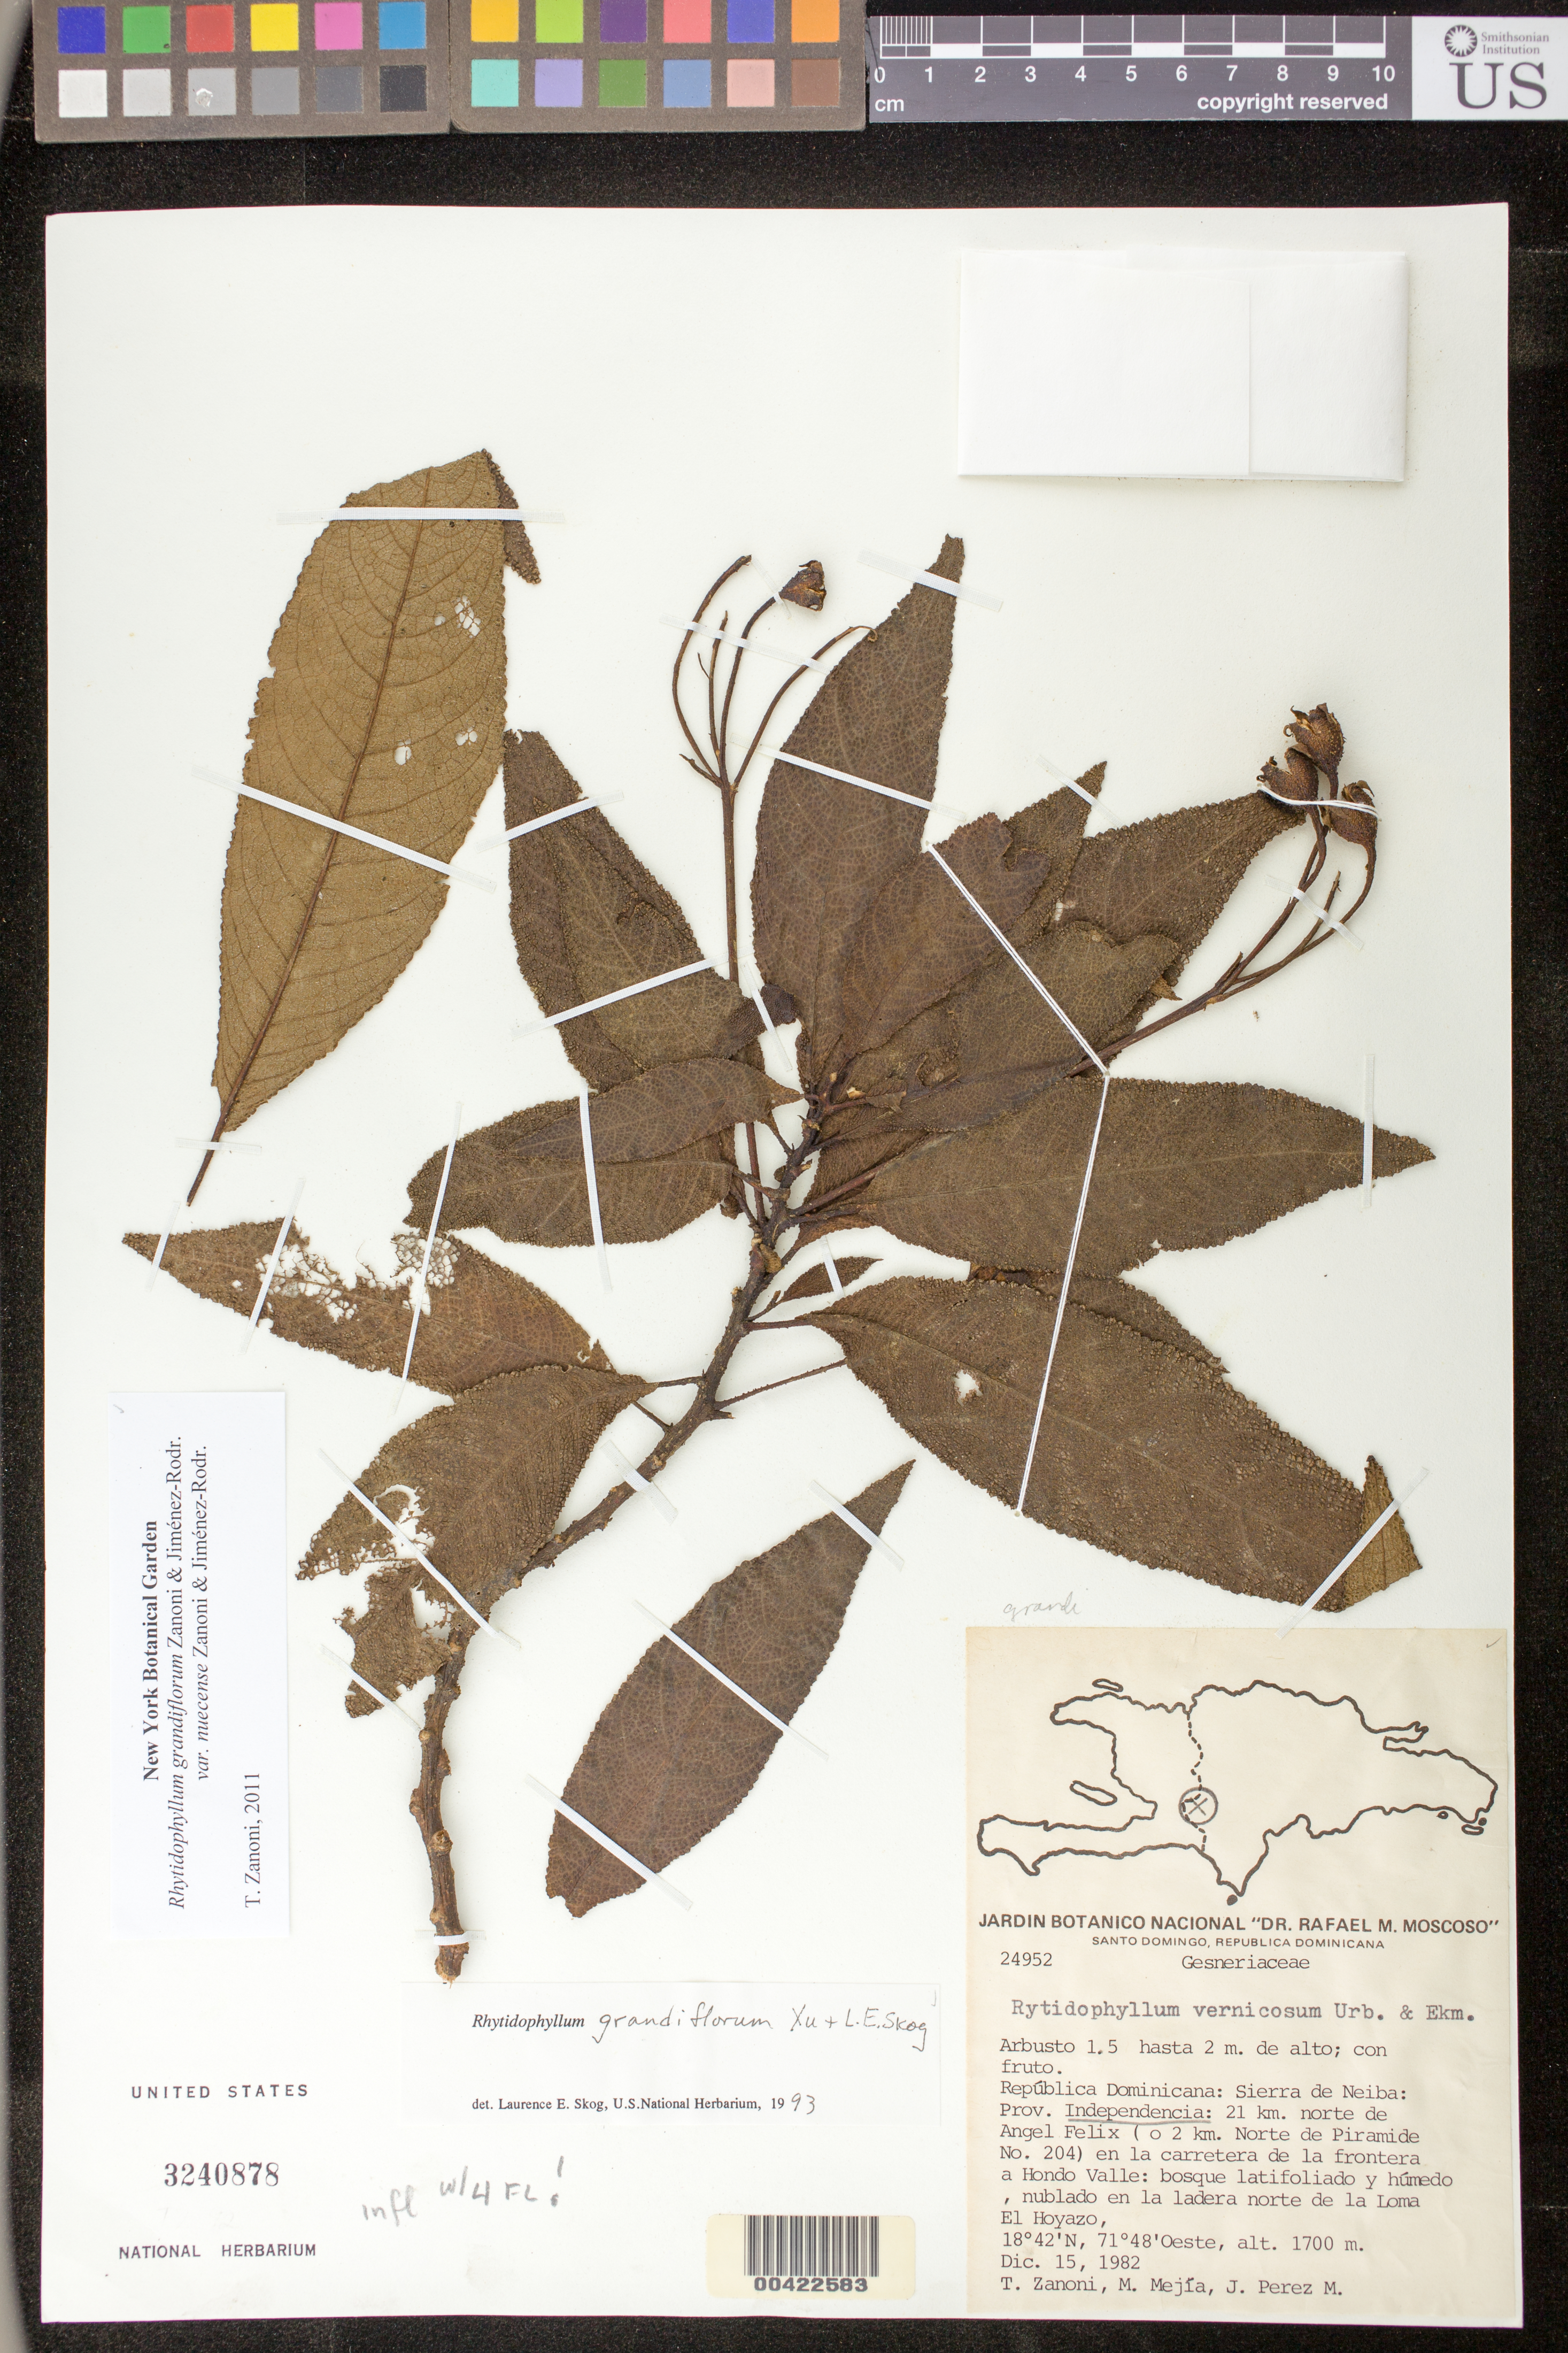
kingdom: Plantae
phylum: Tracheophyta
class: Magnoliopsida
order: Lamiales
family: Gesneriaceae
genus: Rhytidophyllum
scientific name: Rhytidophyllum grandiflorum var. nuecense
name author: Zanoni & Jiménez Rodr.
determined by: Zanoni, T. A., (NY), New York Botanical Garden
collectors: T. A. Zanoni, M. Mejia & J. Perez-M.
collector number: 24952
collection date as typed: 15 Dec 1982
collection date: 1982-12-15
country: Dominican Republic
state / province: Independencia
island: Hispaniola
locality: Sierra de Neiba: 21 km N de Angel Felix (o 2 km N de Piramide No. 204) en la carretera de la frontera a Hondo Valle, nublado en la ladera N de la Loma El Hoyazo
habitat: Bosque latifoliado y húmedo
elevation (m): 1700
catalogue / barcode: US 3240878